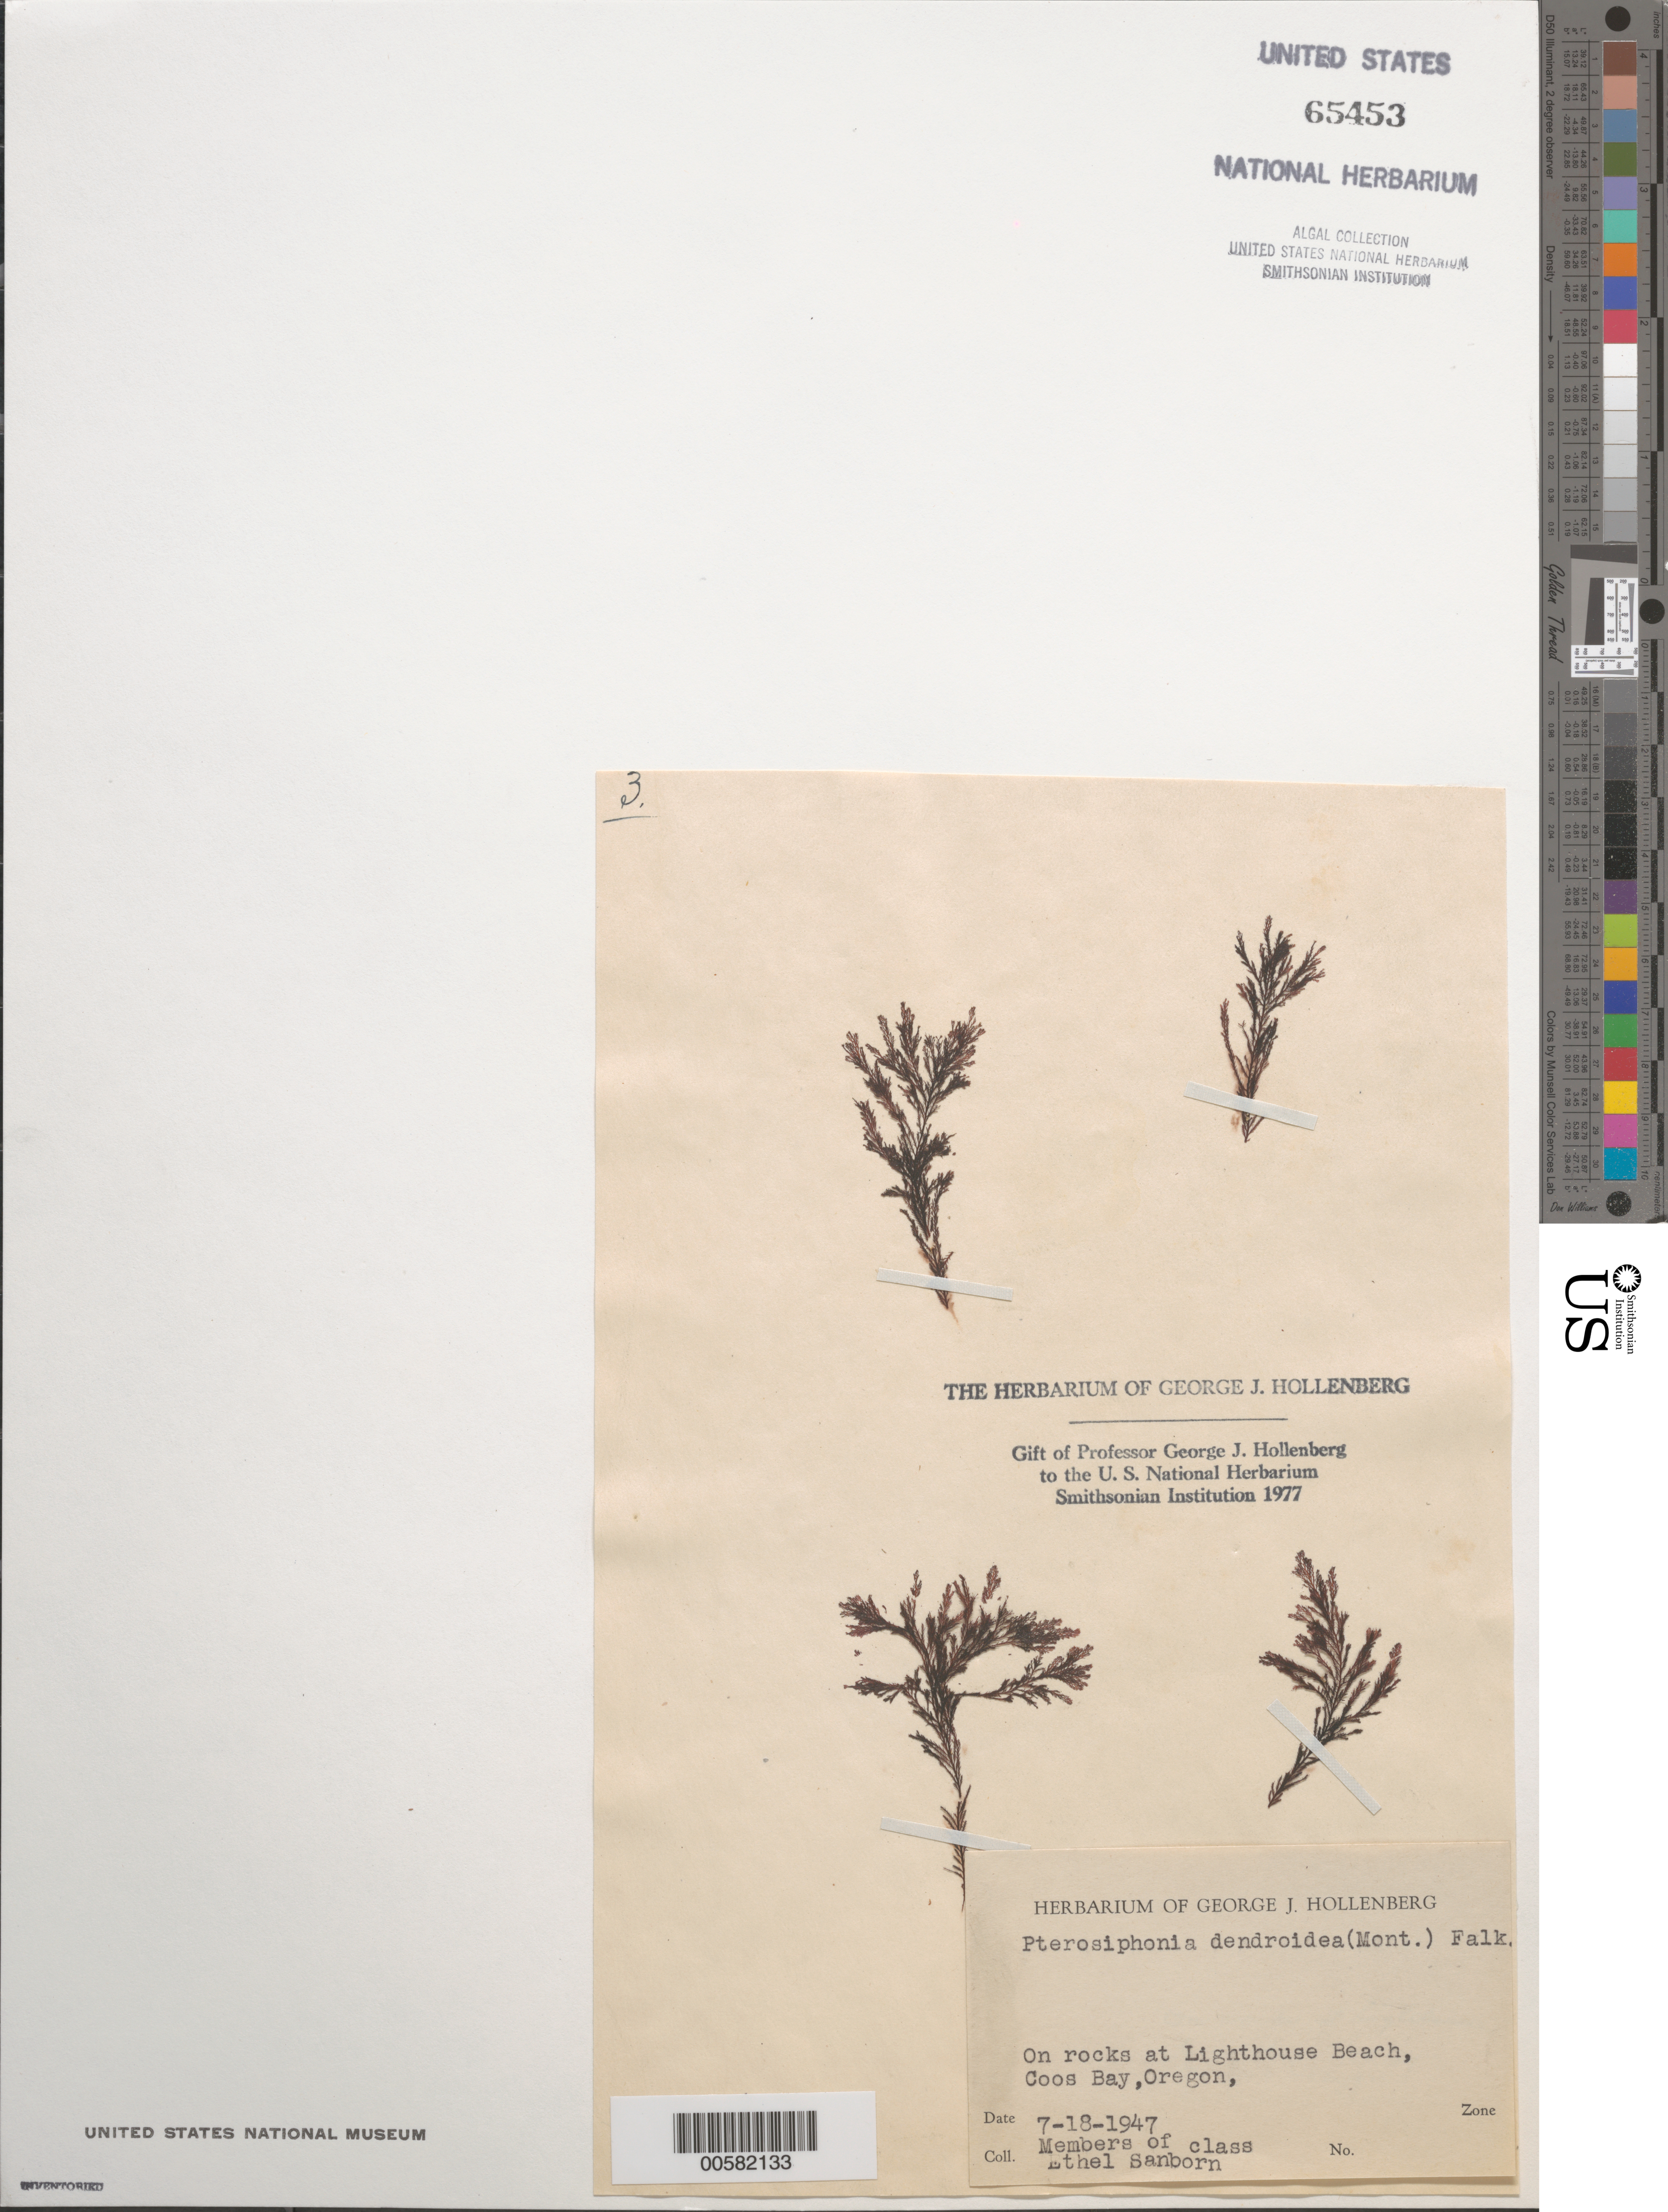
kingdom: Plantae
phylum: Rhodophyta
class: Florideophyceae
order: Ceramiales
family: Rhodomelaceae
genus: Symphyocladiella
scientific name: Symphyocladiella dendroidea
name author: (Montagne) Bustamante et al.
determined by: Algae name updating Project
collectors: E. Sanborn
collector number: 3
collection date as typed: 18 Jul 1947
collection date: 1947-07-18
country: United States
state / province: Oregon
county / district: Coos County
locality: Lighthouse Beach, Coos Bay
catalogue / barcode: US 65453